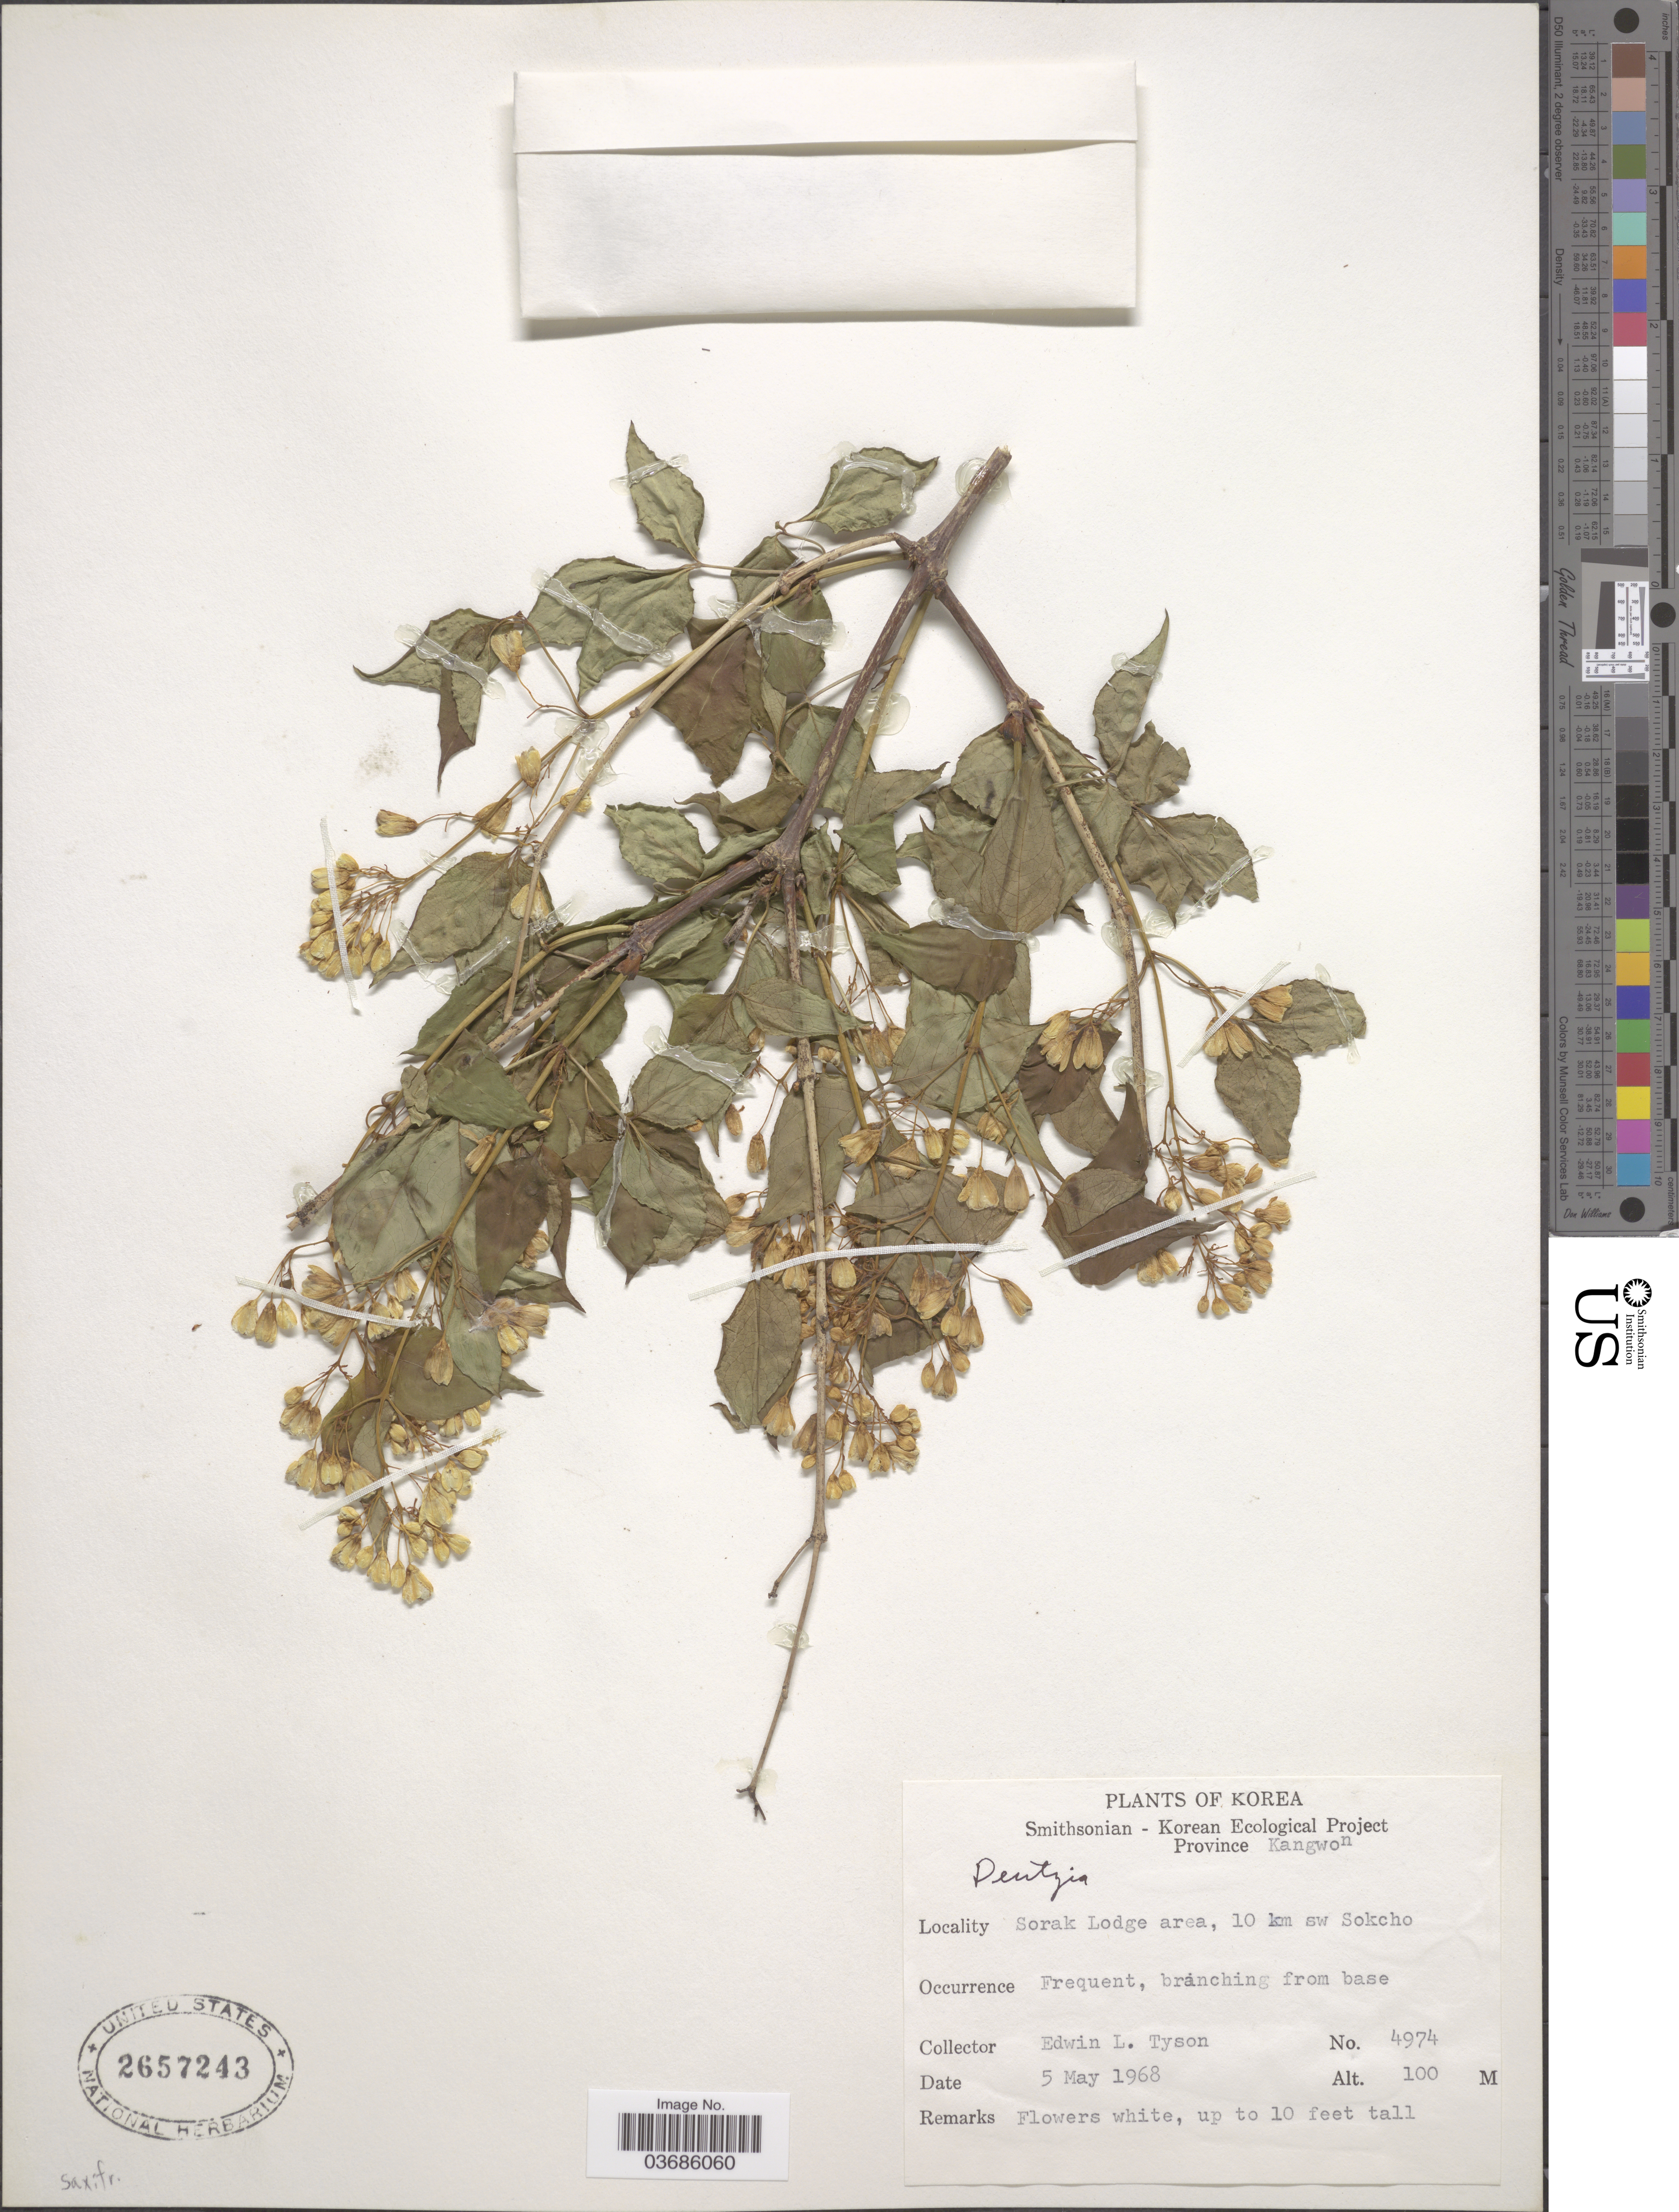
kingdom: Plantae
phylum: Tracheophyta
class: Magnoliopsida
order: Cornales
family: Hydrangeaceae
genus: Deutzia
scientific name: Deutzia sp.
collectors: E. L. Tyson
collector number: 4974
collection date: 1968-05-05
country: North Korea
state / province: Kangwon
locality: Sorak Lodge area, 10 km sw Sokcho.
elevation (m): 100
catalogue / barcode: US 2657243